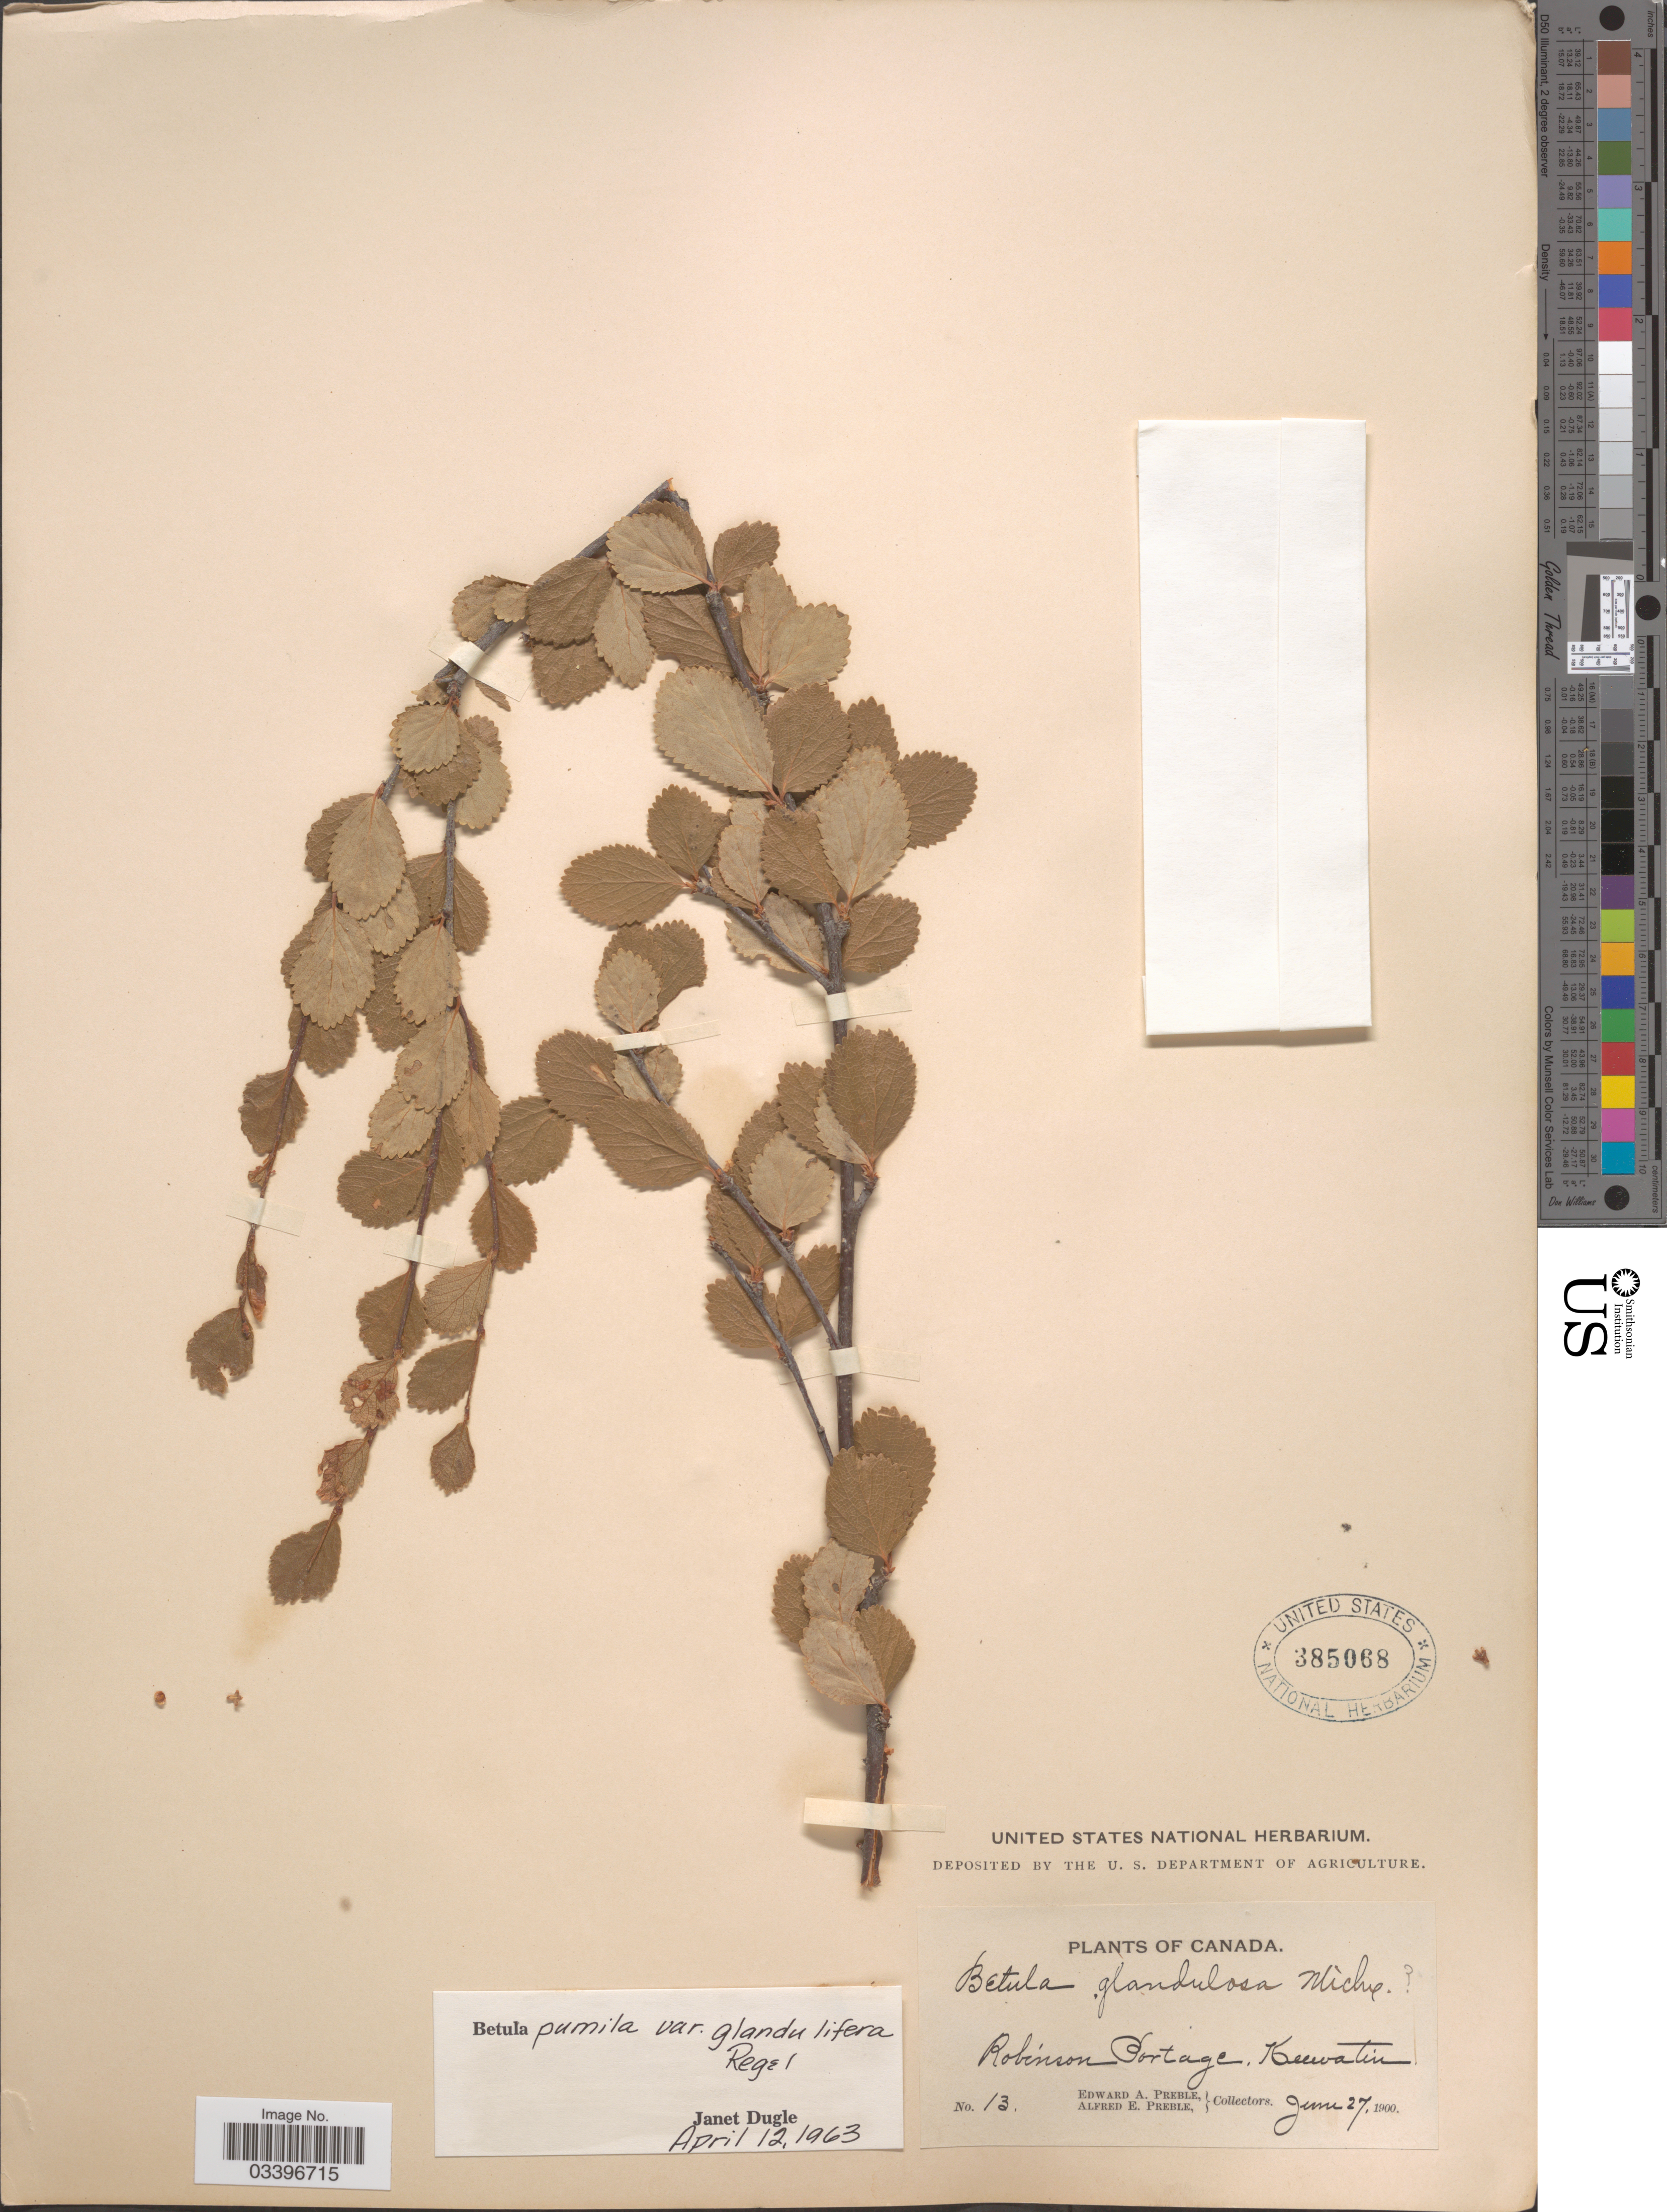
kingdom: Plantae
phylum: Tracheophyta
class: Magnoliopsida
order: Fagales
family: Betulaceae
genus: Betula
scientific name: Betula pumila var. glandulifera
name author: Regel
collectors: E. Preble & A. Preble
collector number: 13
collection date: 1900-06-27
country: Canada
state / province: Nunavut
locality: Robinson Portage, Keewatin.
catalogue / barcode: US 385068